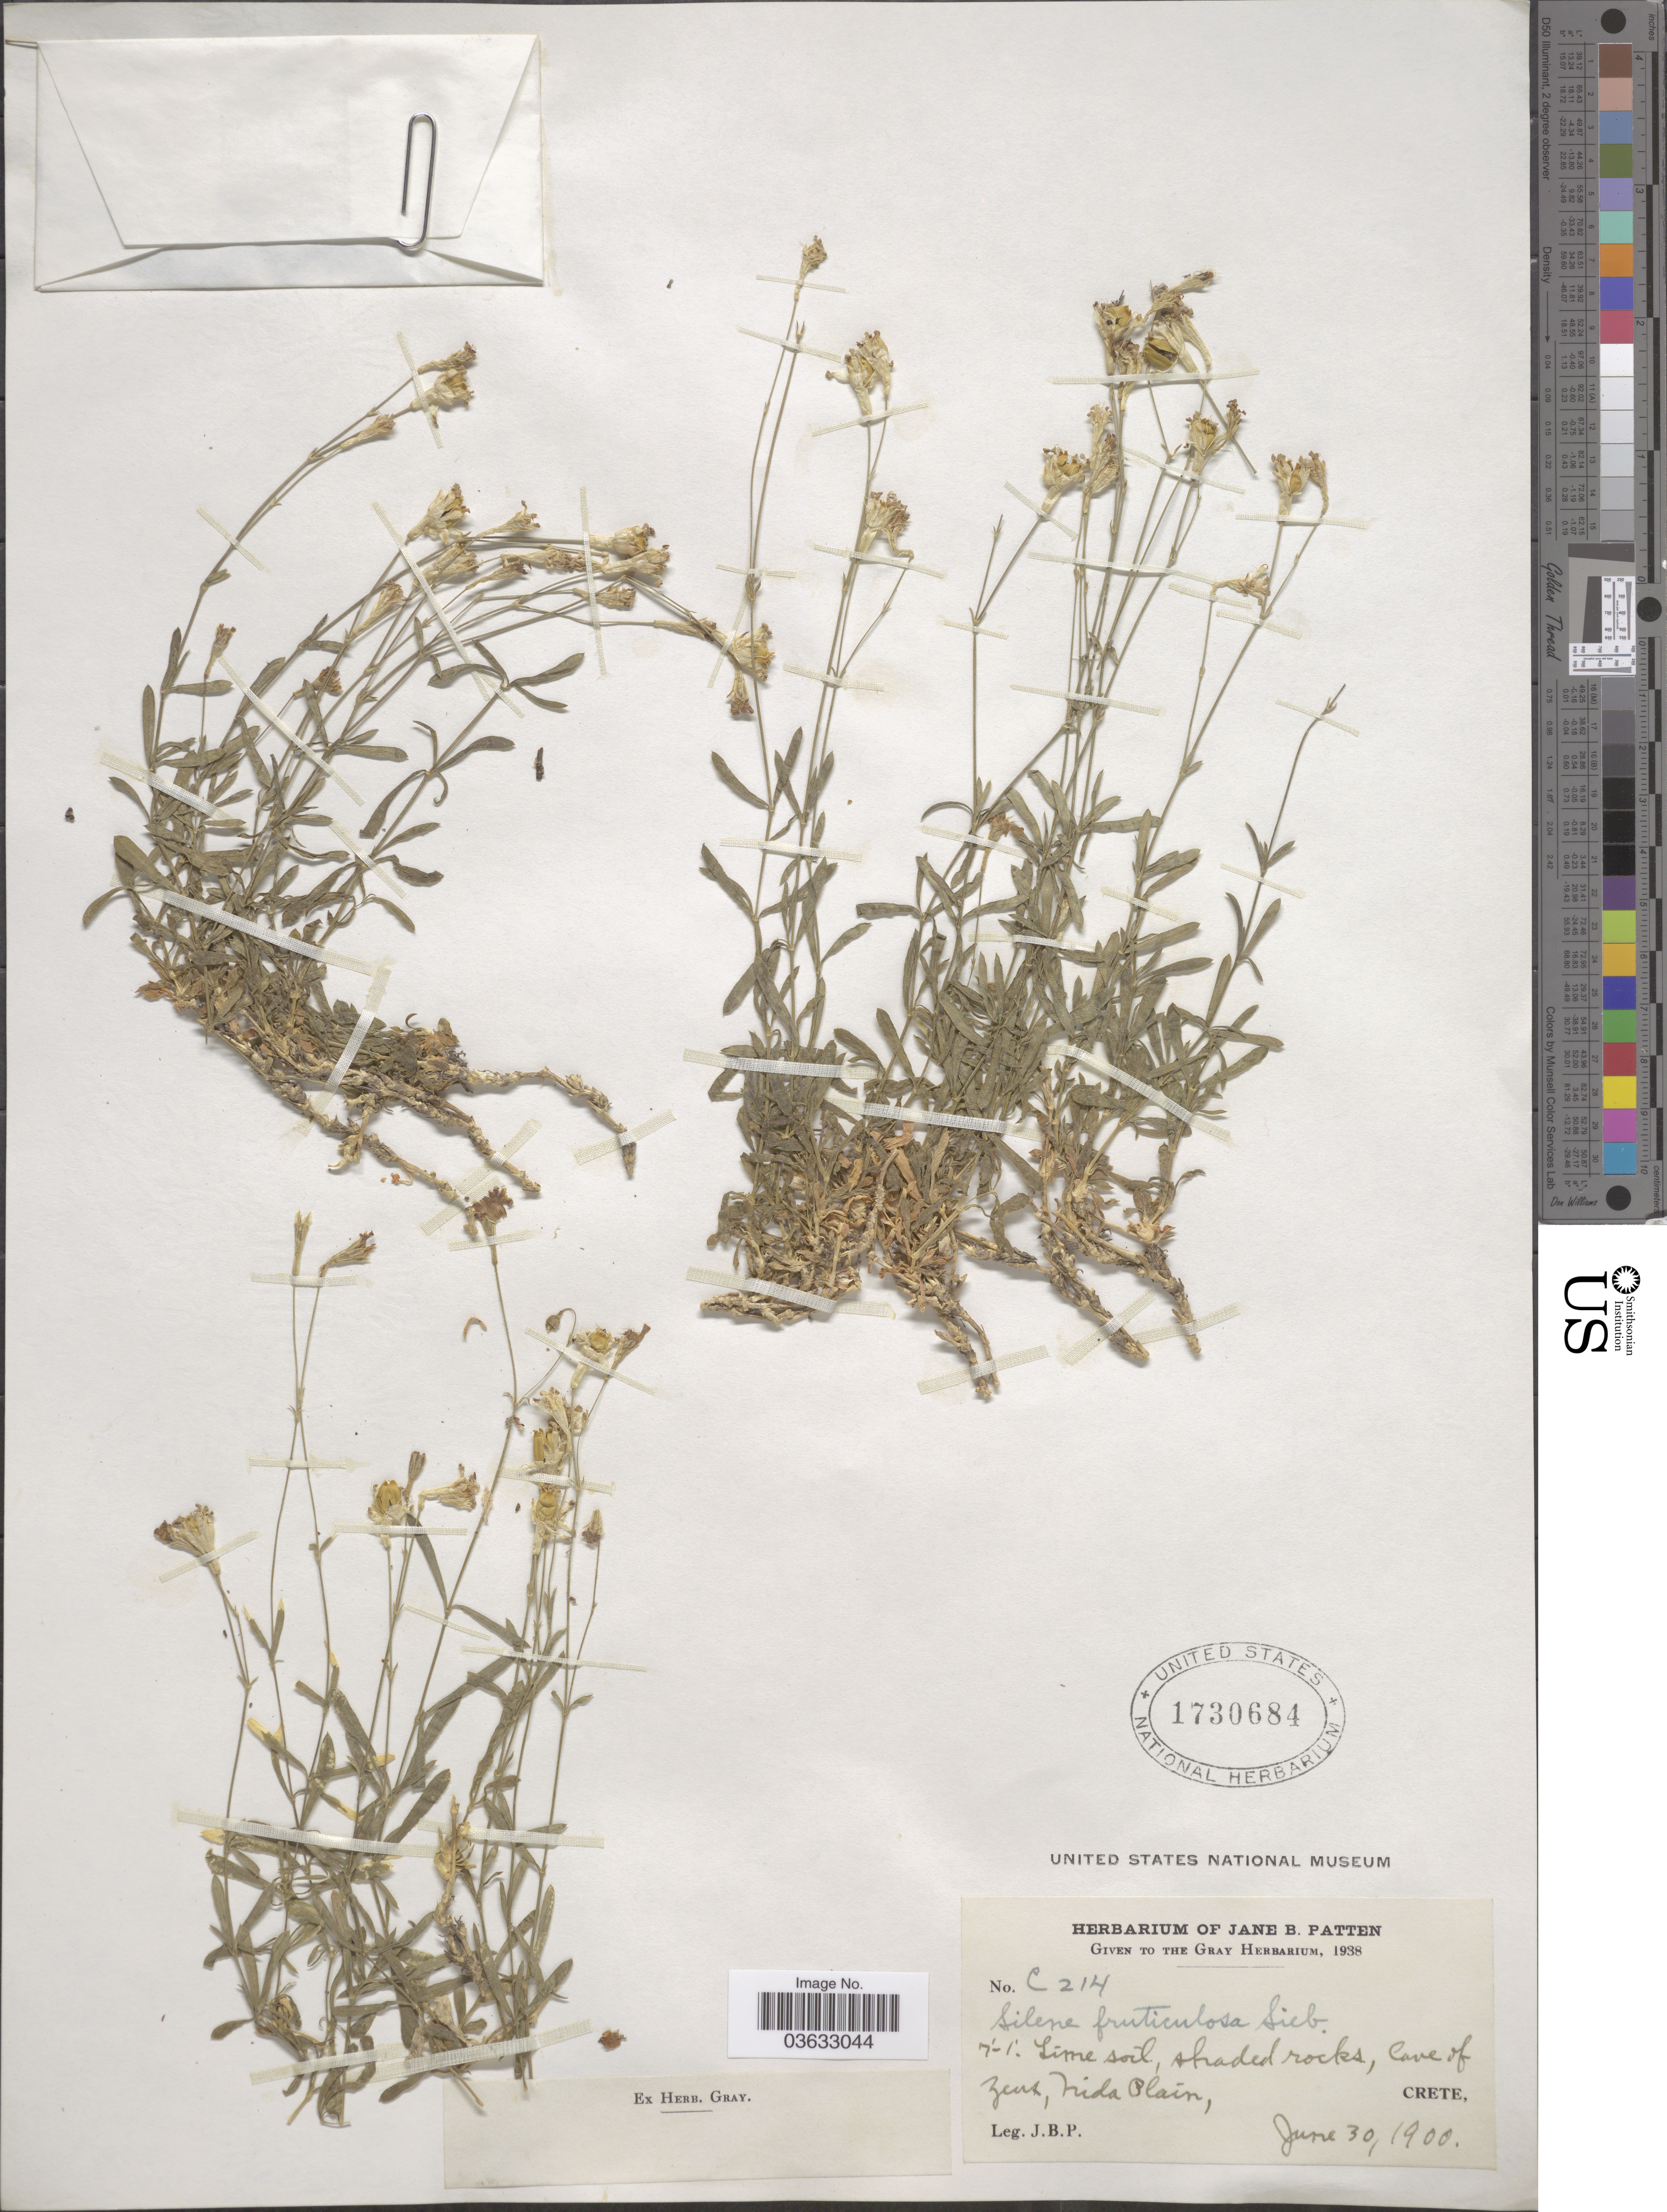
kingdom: Plantae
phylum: Tracheophyta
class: Magnoliopsida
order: Caryophyllales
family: Caryophyllaceae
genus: Silene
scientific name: Silene fruticulosa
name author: M. Bieb.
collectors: J. Patten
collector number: C 214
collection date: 1900-06-30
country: Greece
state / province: Crete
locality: Cave of Zent, Nida Plain.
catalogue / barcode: US 1730684